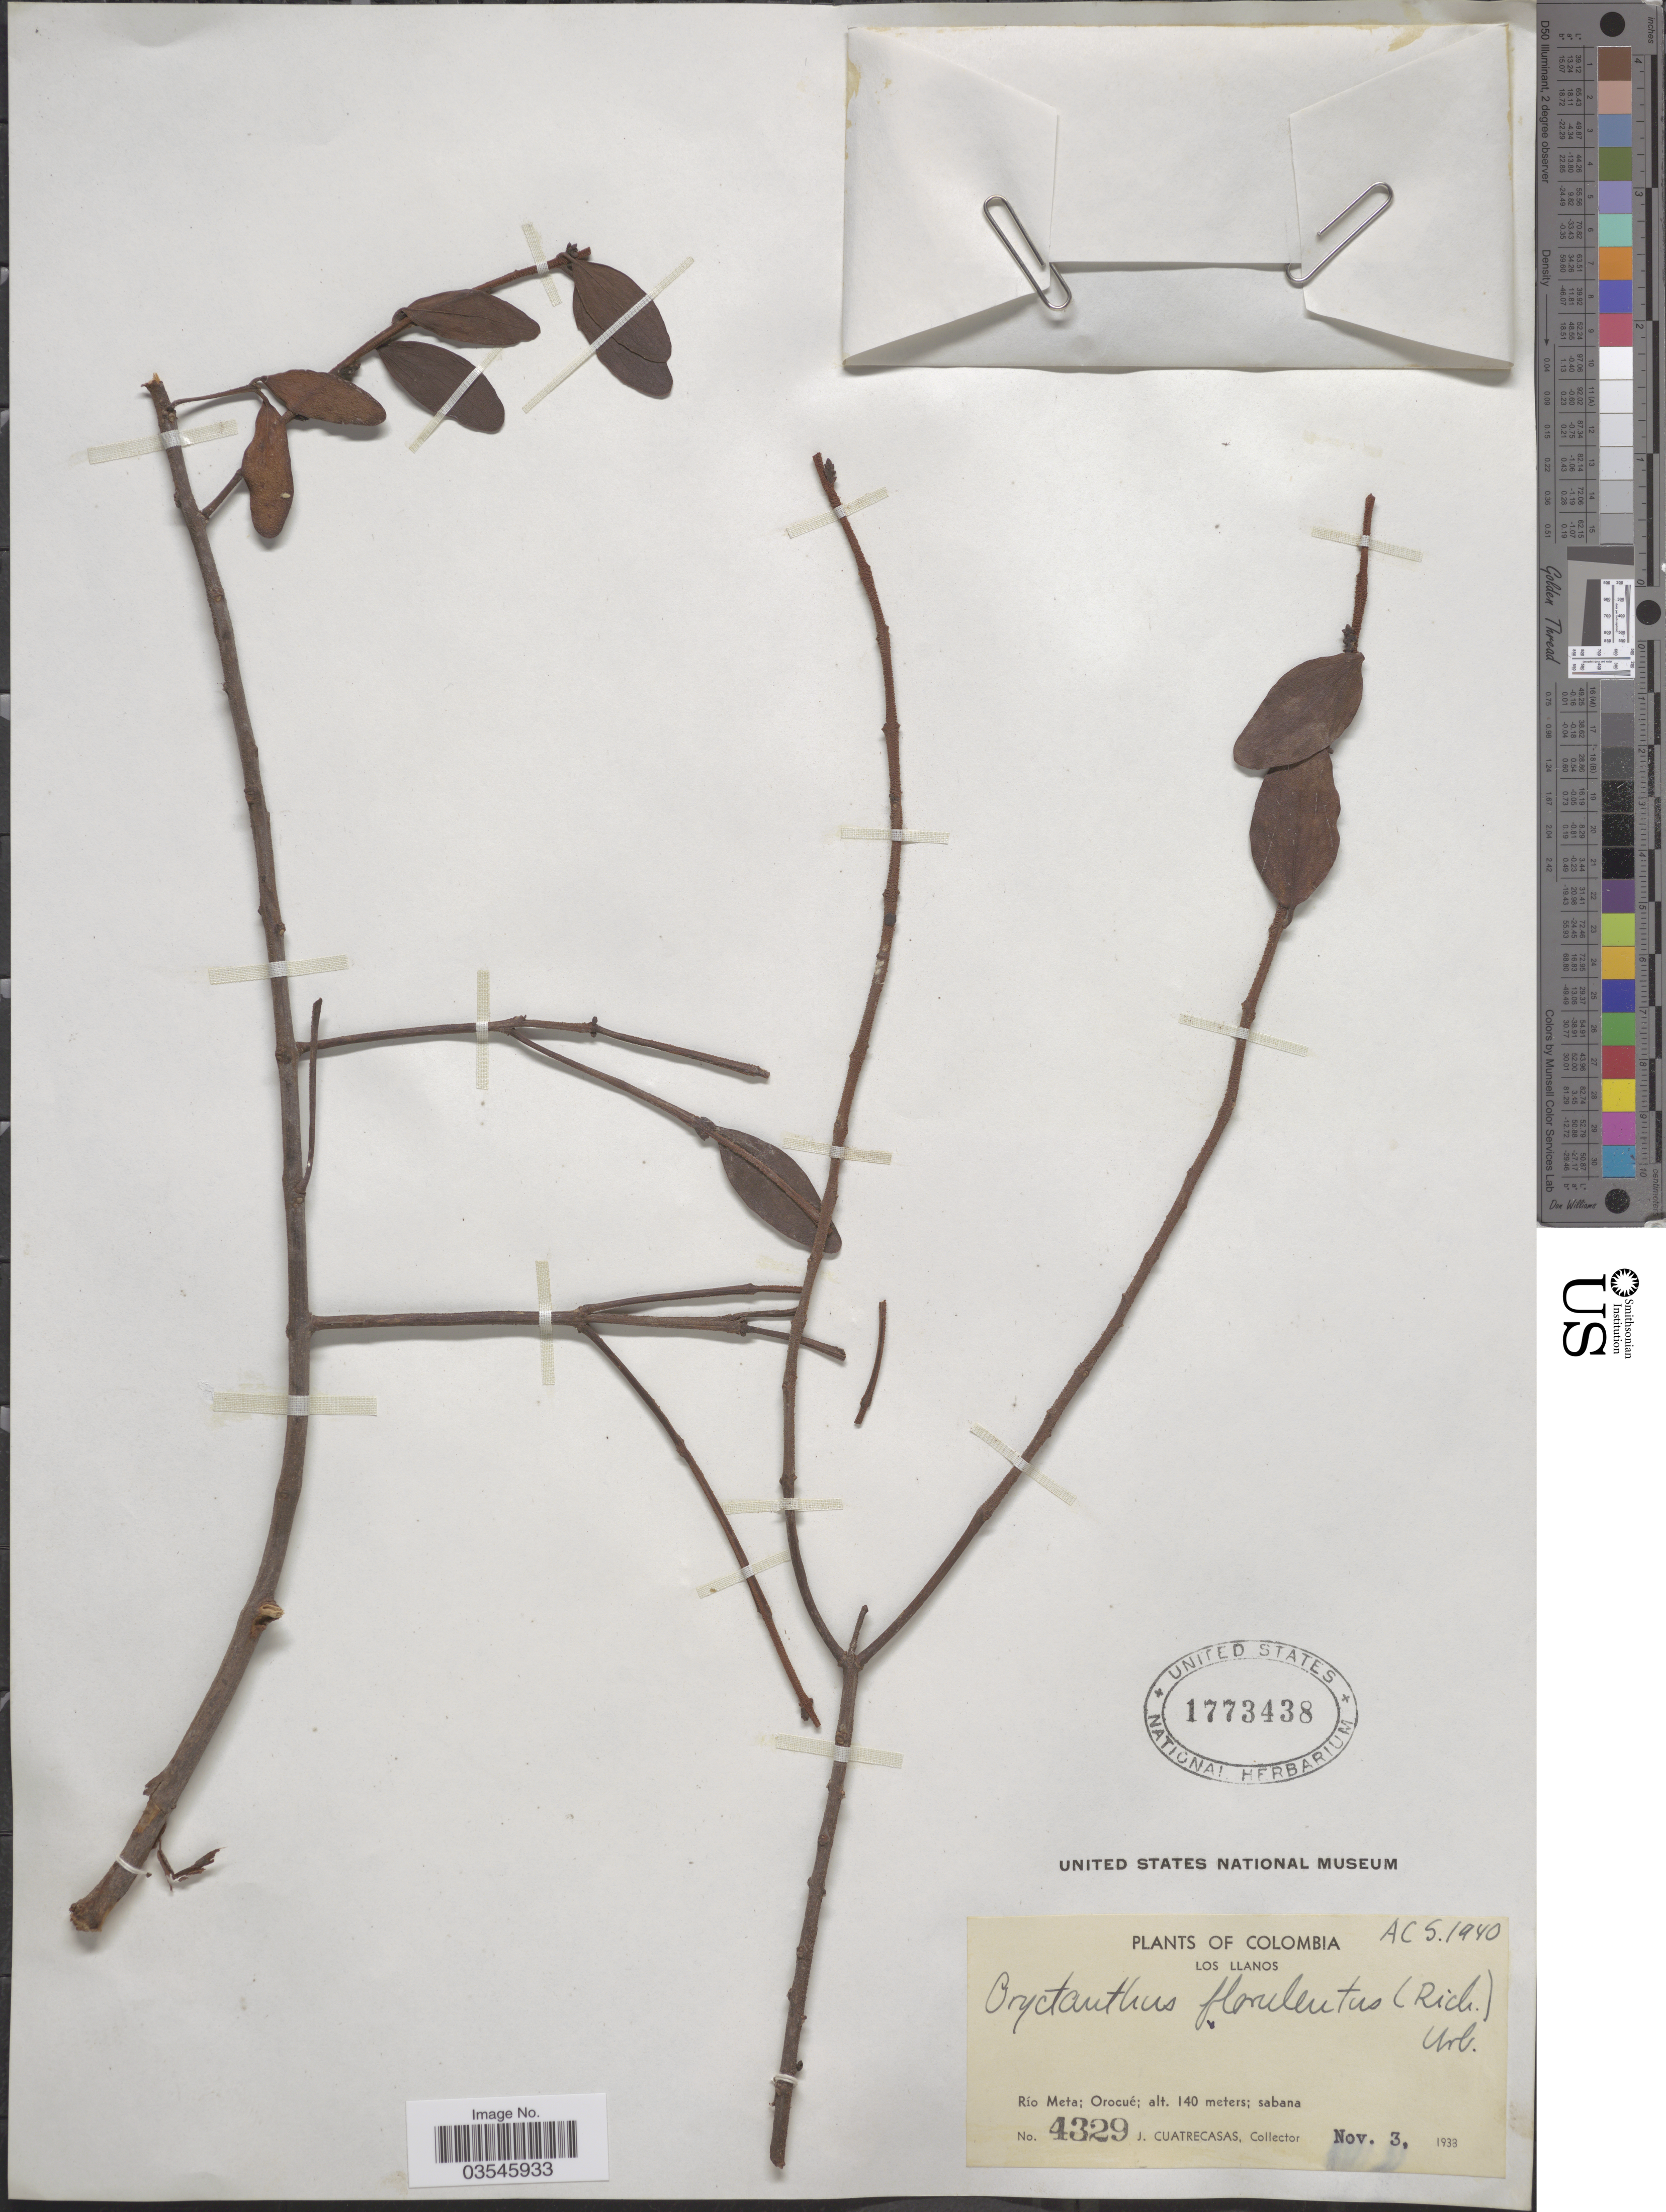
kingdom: Plantae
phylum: Tracheophyta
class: Magnoliopsida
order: Santalales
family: Loranthaceae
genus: Oryctanthus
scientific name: Oryctanthus florulentus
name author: (Rich.) Tiegh.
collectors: J. Cuatrecasas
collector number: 4329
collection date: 1938-11-03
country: Colombia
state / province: Meta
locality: Los Llanos. Río Meta; Orocué.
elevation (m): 140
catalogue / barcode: US 1773438